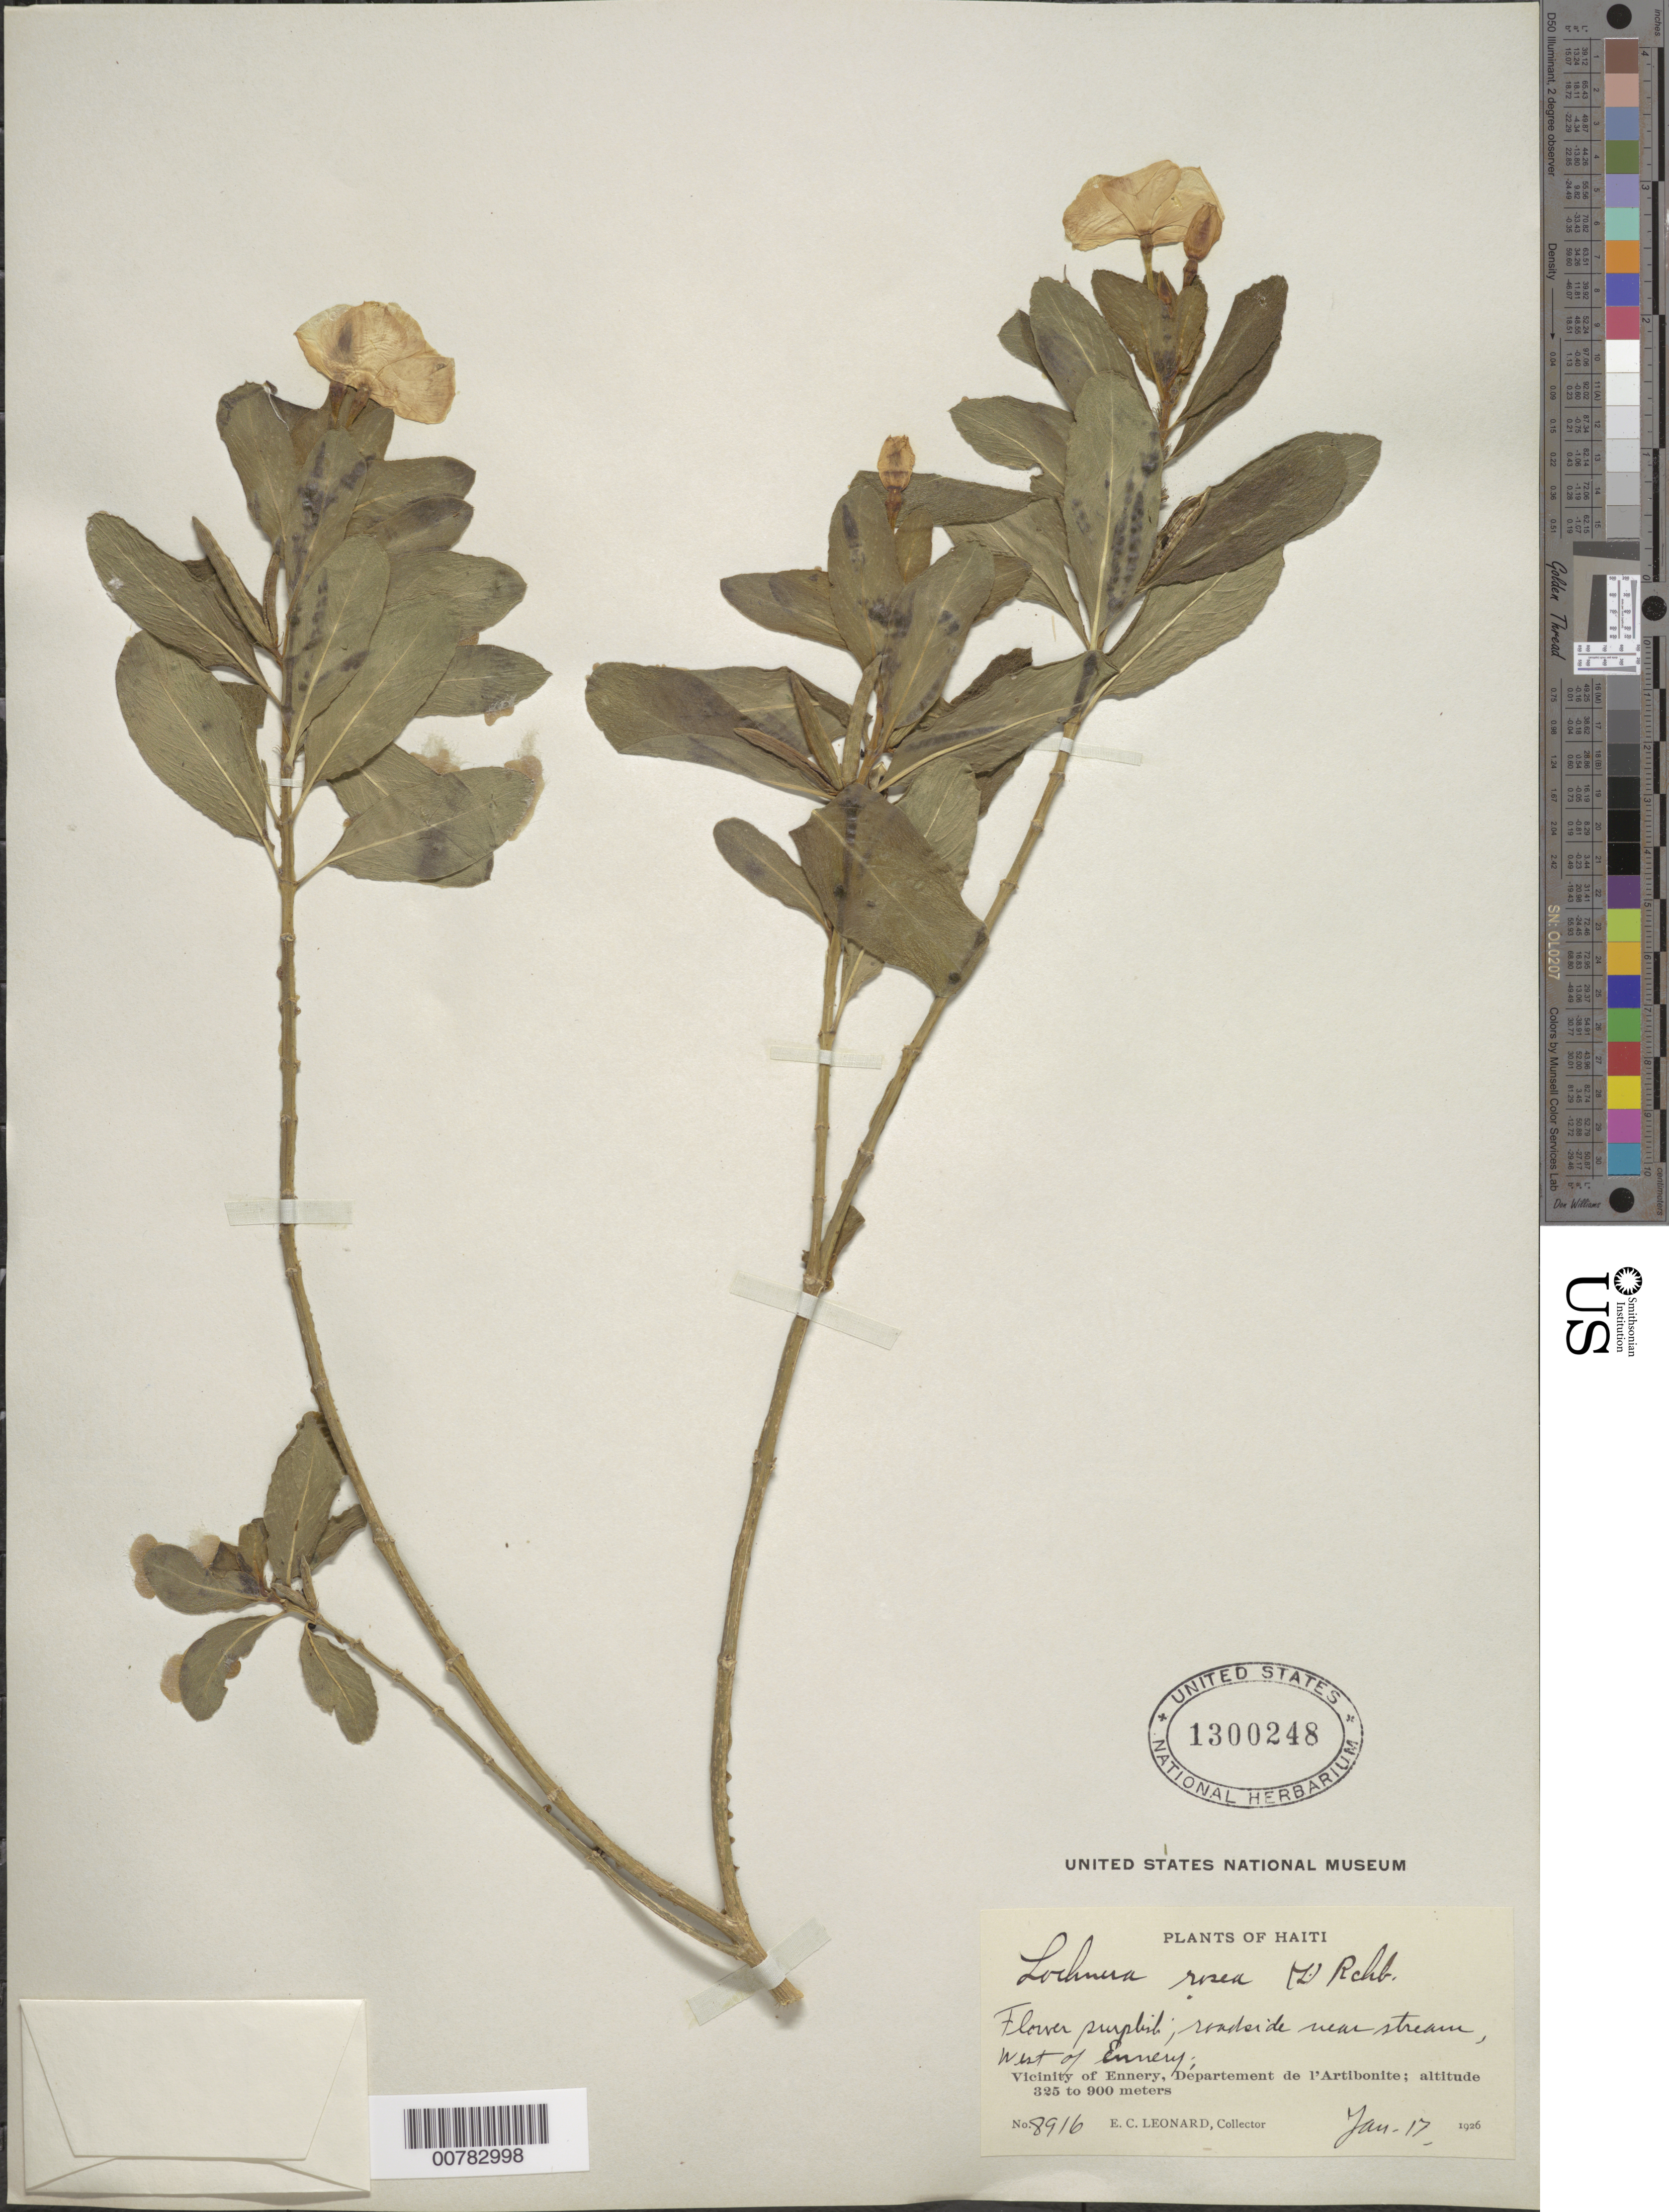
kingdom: Plantae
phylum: Tracheophyta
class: Magnoliopsida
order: Gentianales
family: Apocynaceae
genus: Catharanthus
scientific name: Catharanthus roseus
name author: (L.) G. Don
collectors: E. C. Leonard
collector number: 8916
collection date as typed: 17 Jan 1926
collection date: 1926-01-17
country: Haiti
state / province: Artibonite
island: Hispaniola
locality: Vicinity of Ennery, west of Ennery.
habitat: Roadside near stream.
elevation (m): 325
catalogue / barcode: US 1300248